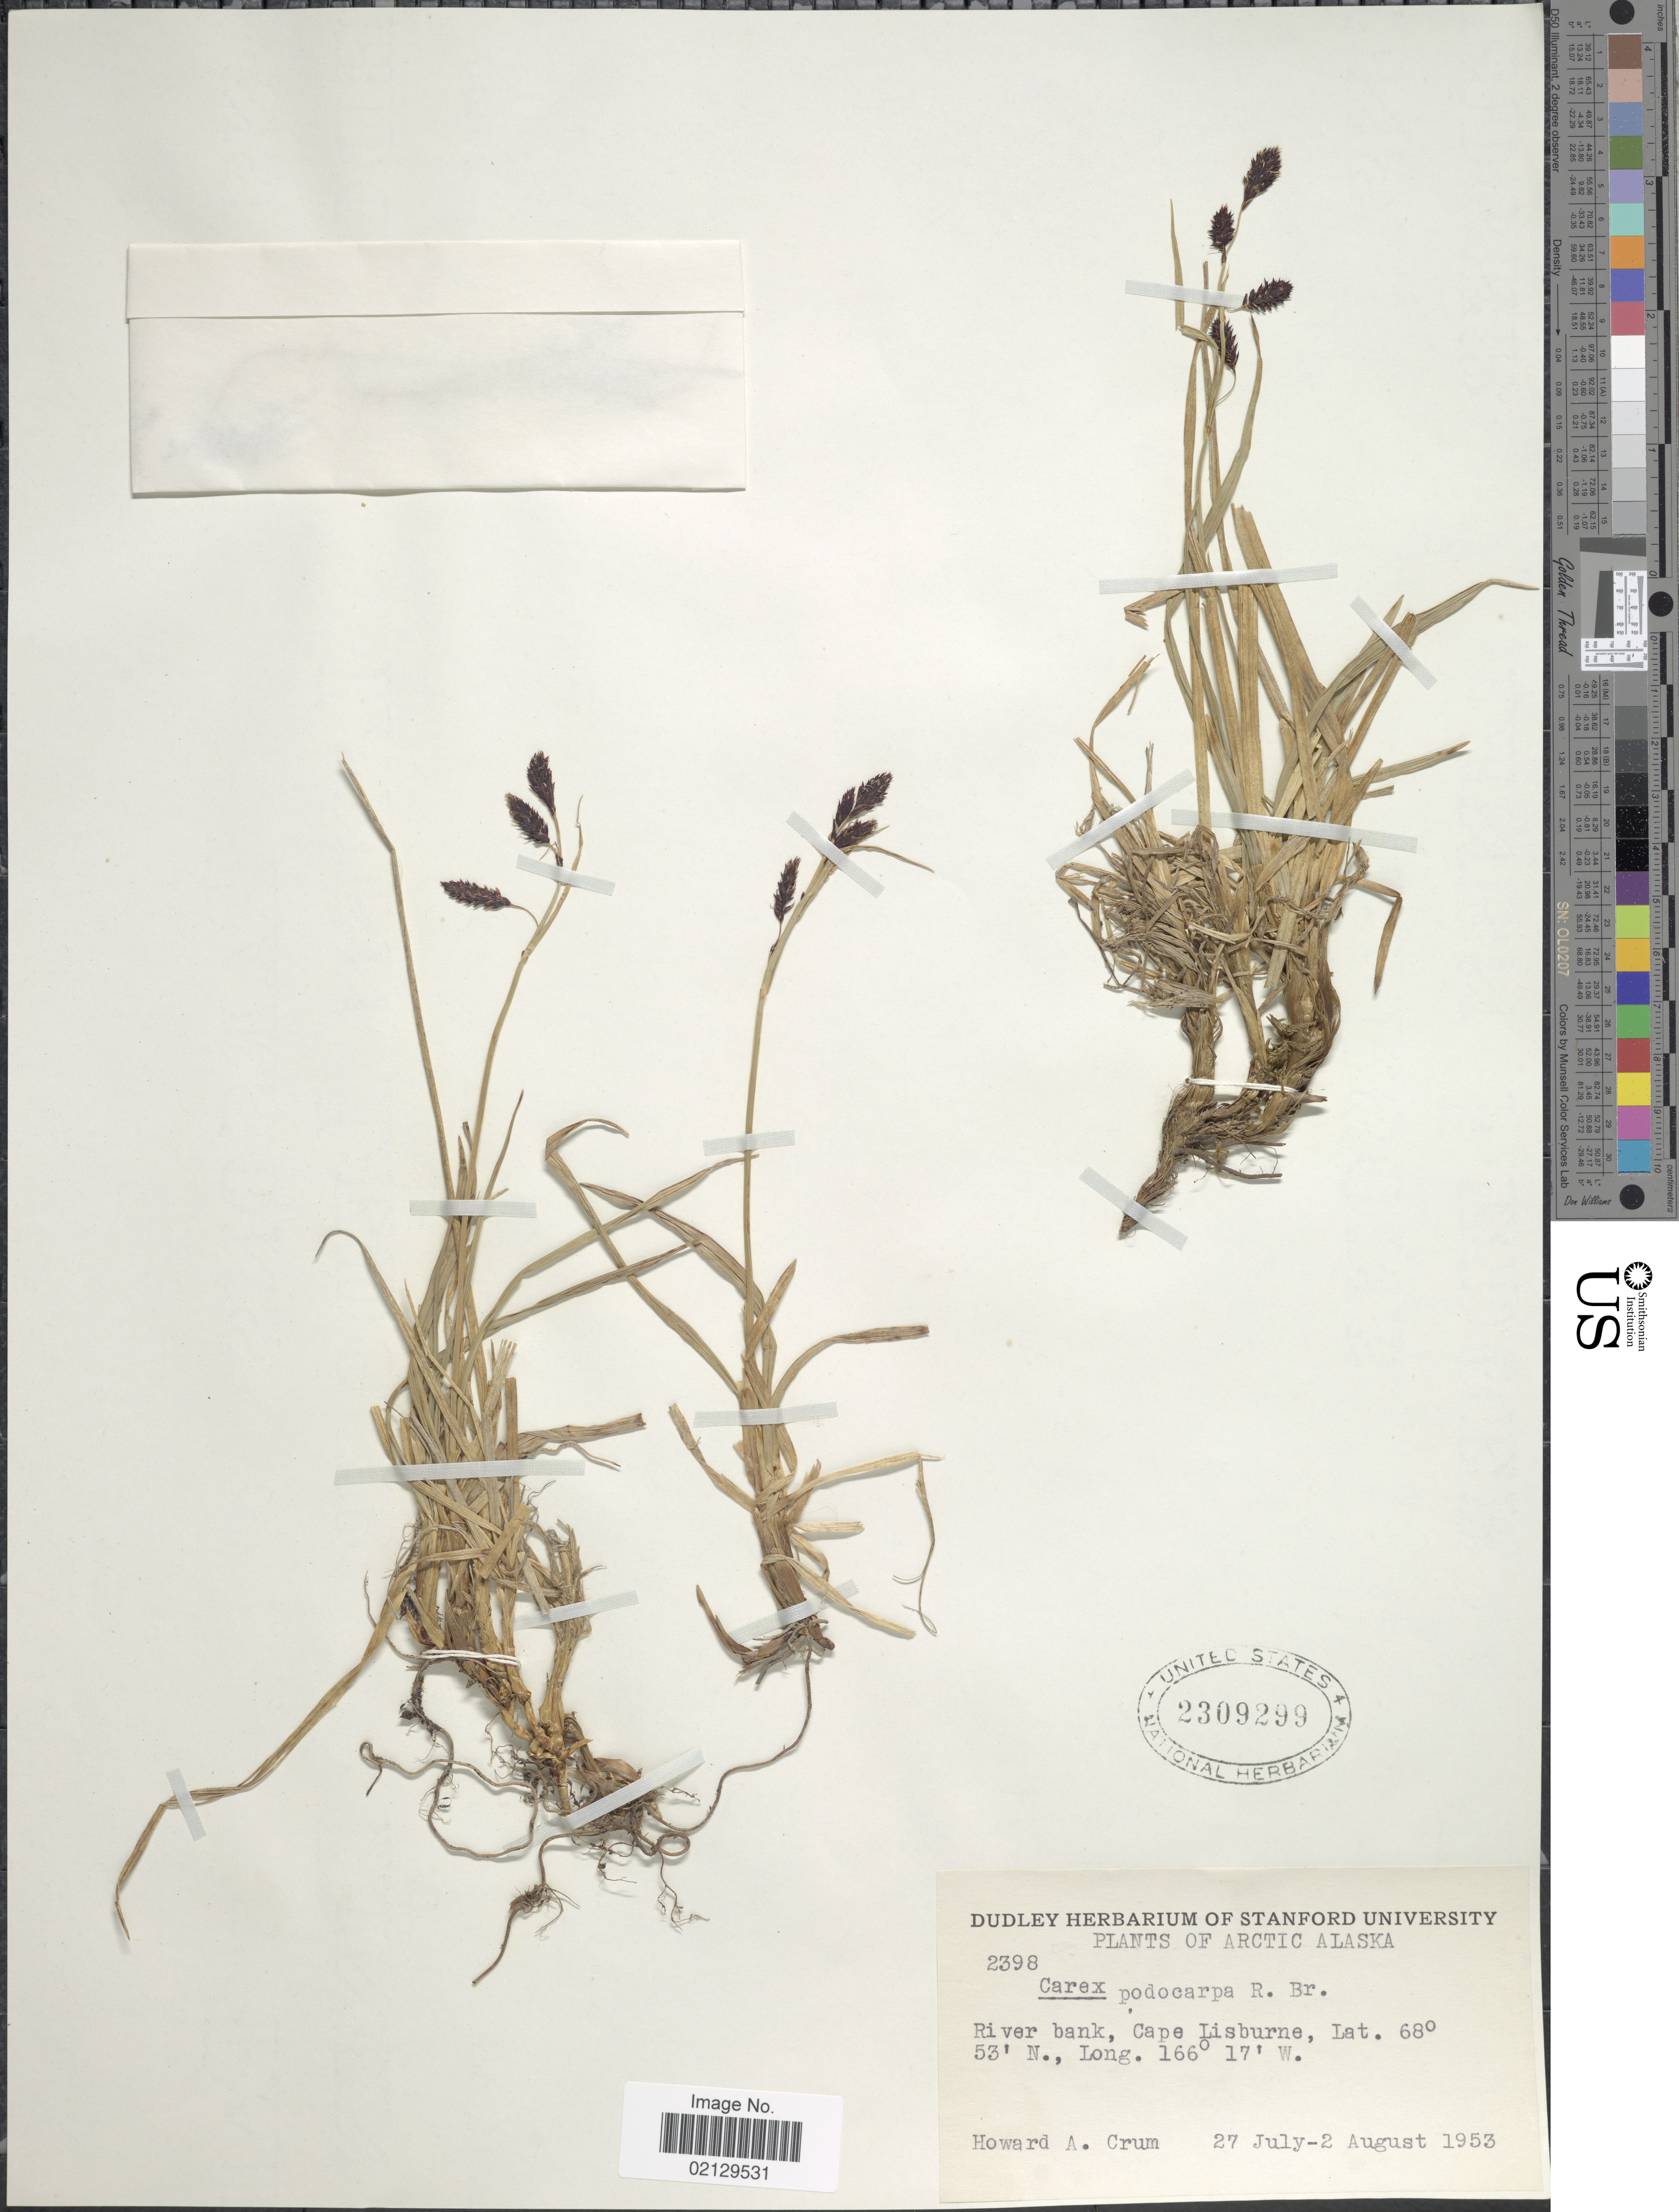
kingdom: Plantae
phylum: Tracheophyta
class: Liliopsida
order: Poales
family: Cyperaceae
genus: Carex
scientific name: Carex podocarpa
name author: R. Br.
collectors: H. A. Crum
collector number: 2398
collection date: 1953-07-27/1953-08-02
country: United States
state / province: Alaska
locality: Arctic Alaska, River bank, Cape Lisburne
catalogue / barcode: US 2309299